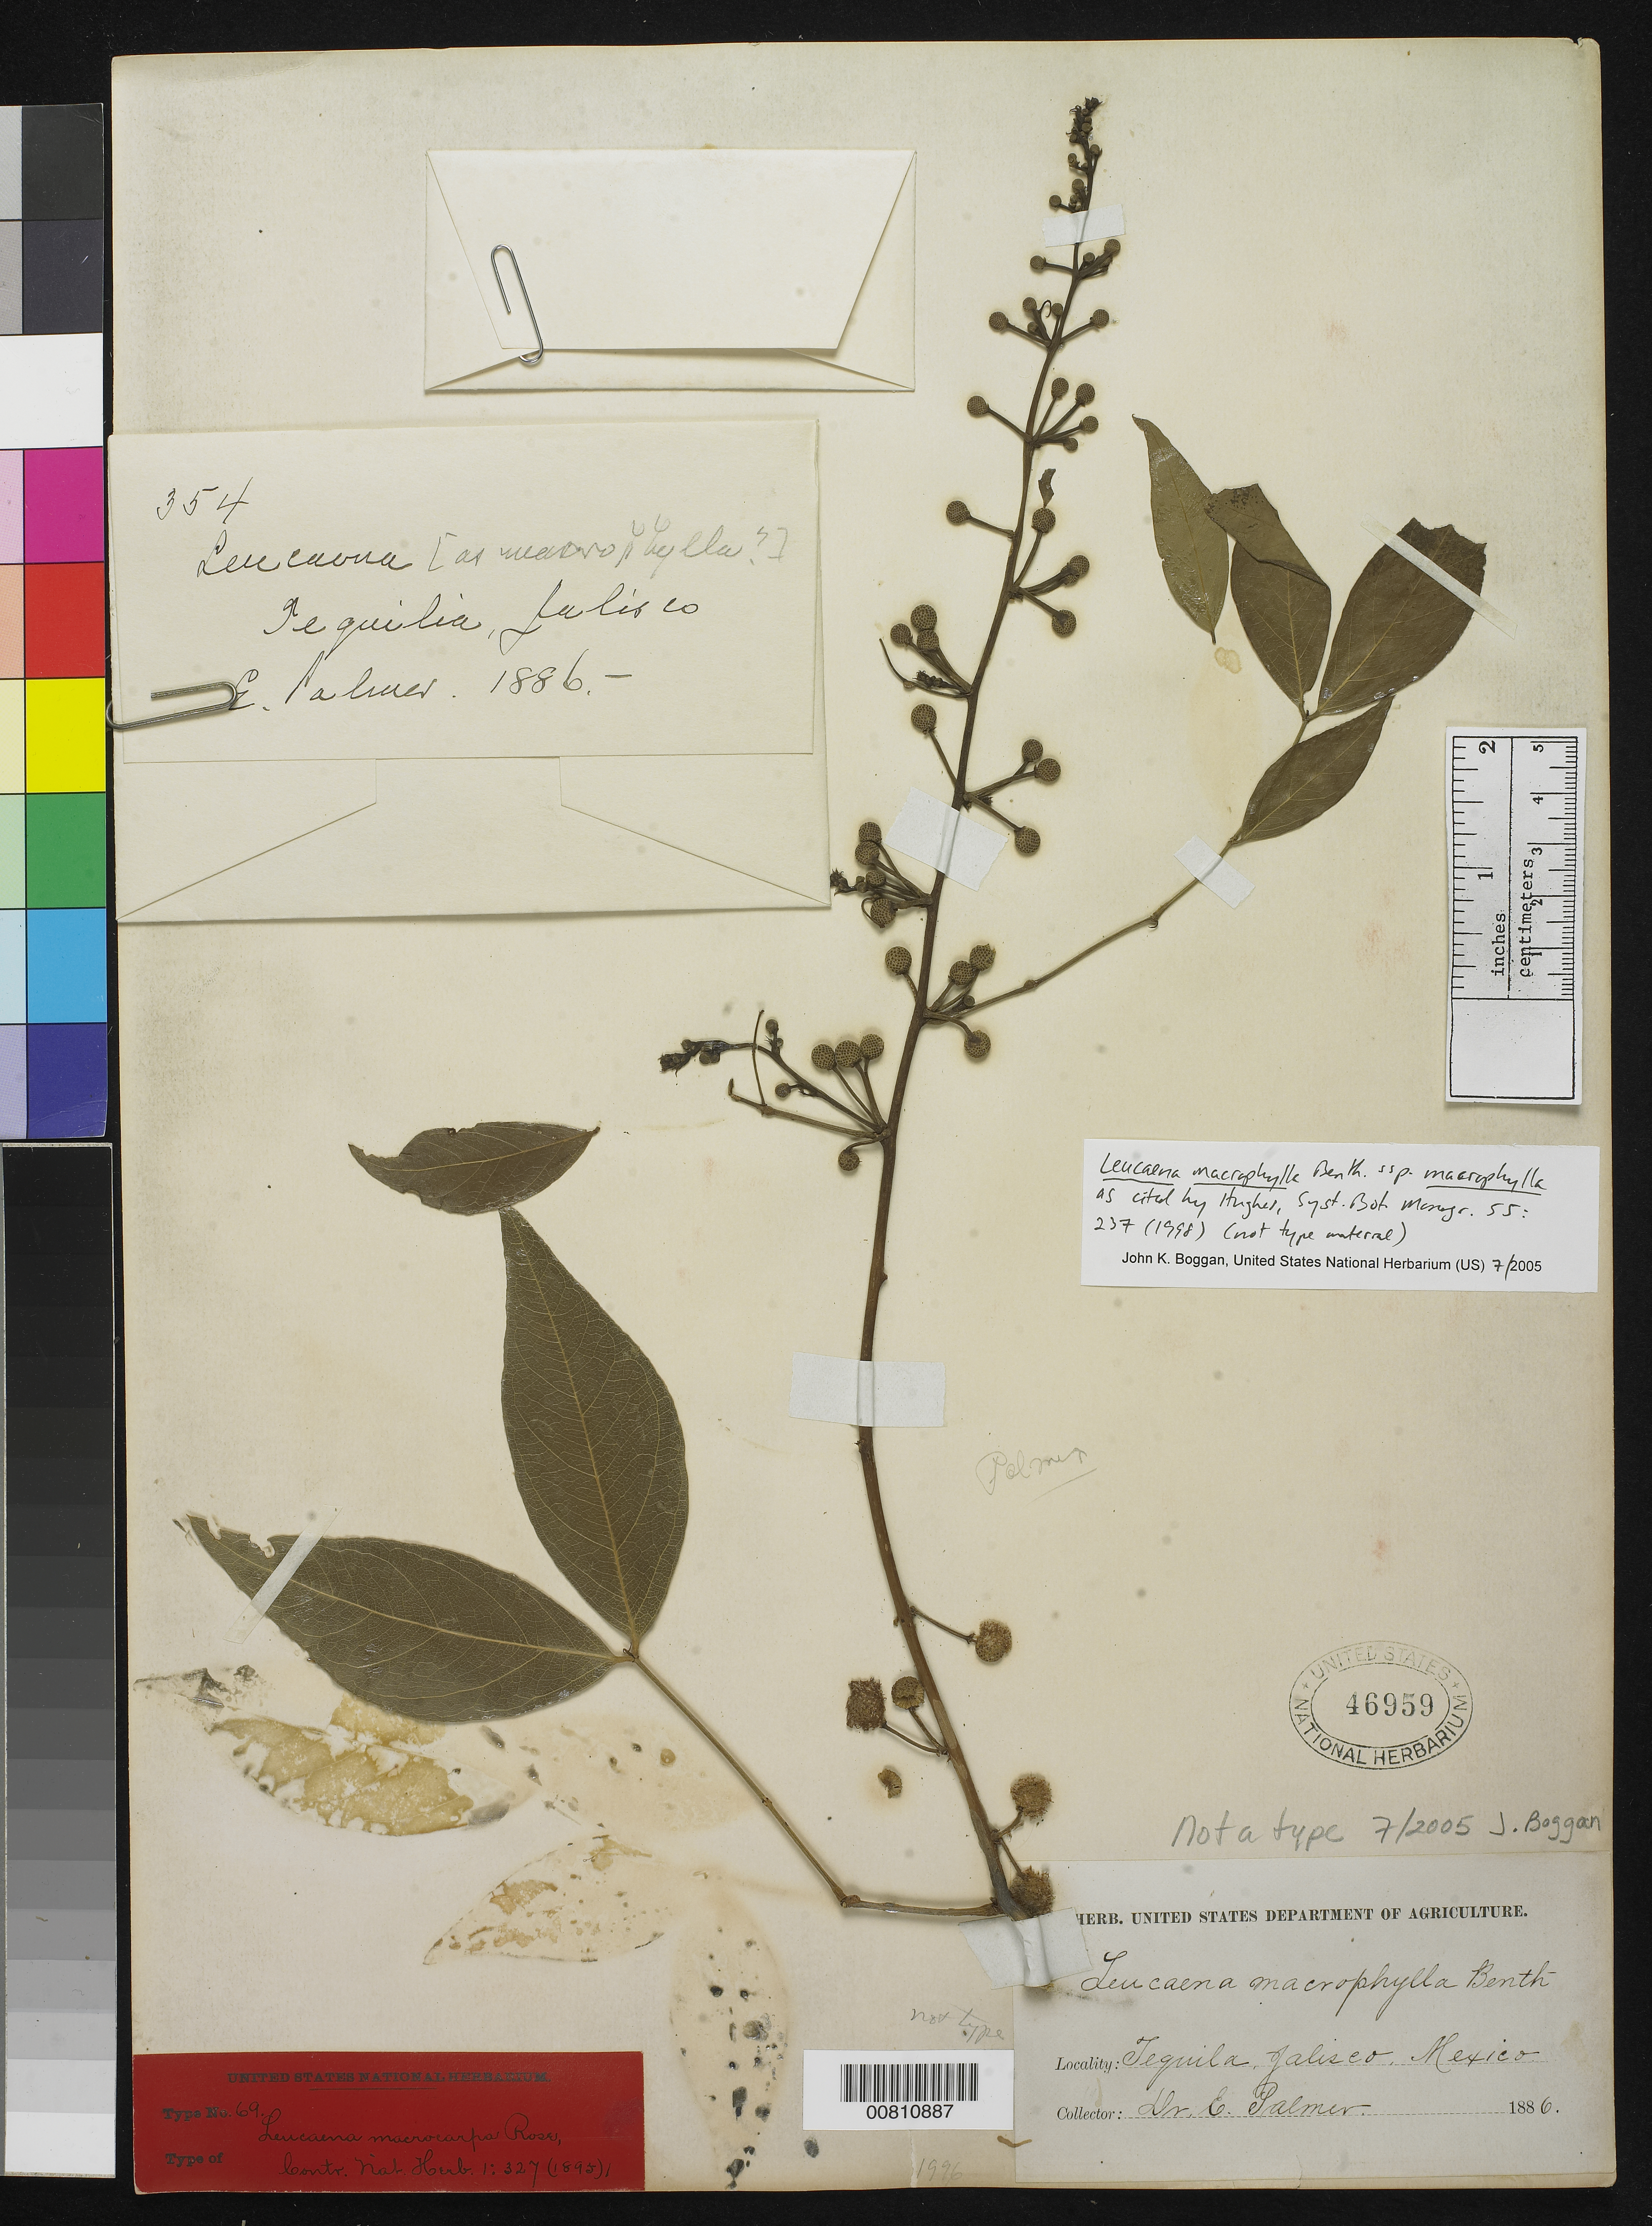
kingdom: Plantae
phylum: Tracheophyta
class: Magnoliopsida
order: Fabales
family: Fabaceae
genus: Leucaena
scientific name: Leucaena macrophylla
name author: Benth.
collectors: E. Palmer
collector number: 354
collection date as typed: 1886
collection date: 1886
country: Mexico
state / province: Jalisco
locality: Tequila, Jalisco.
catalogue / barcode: US 46959